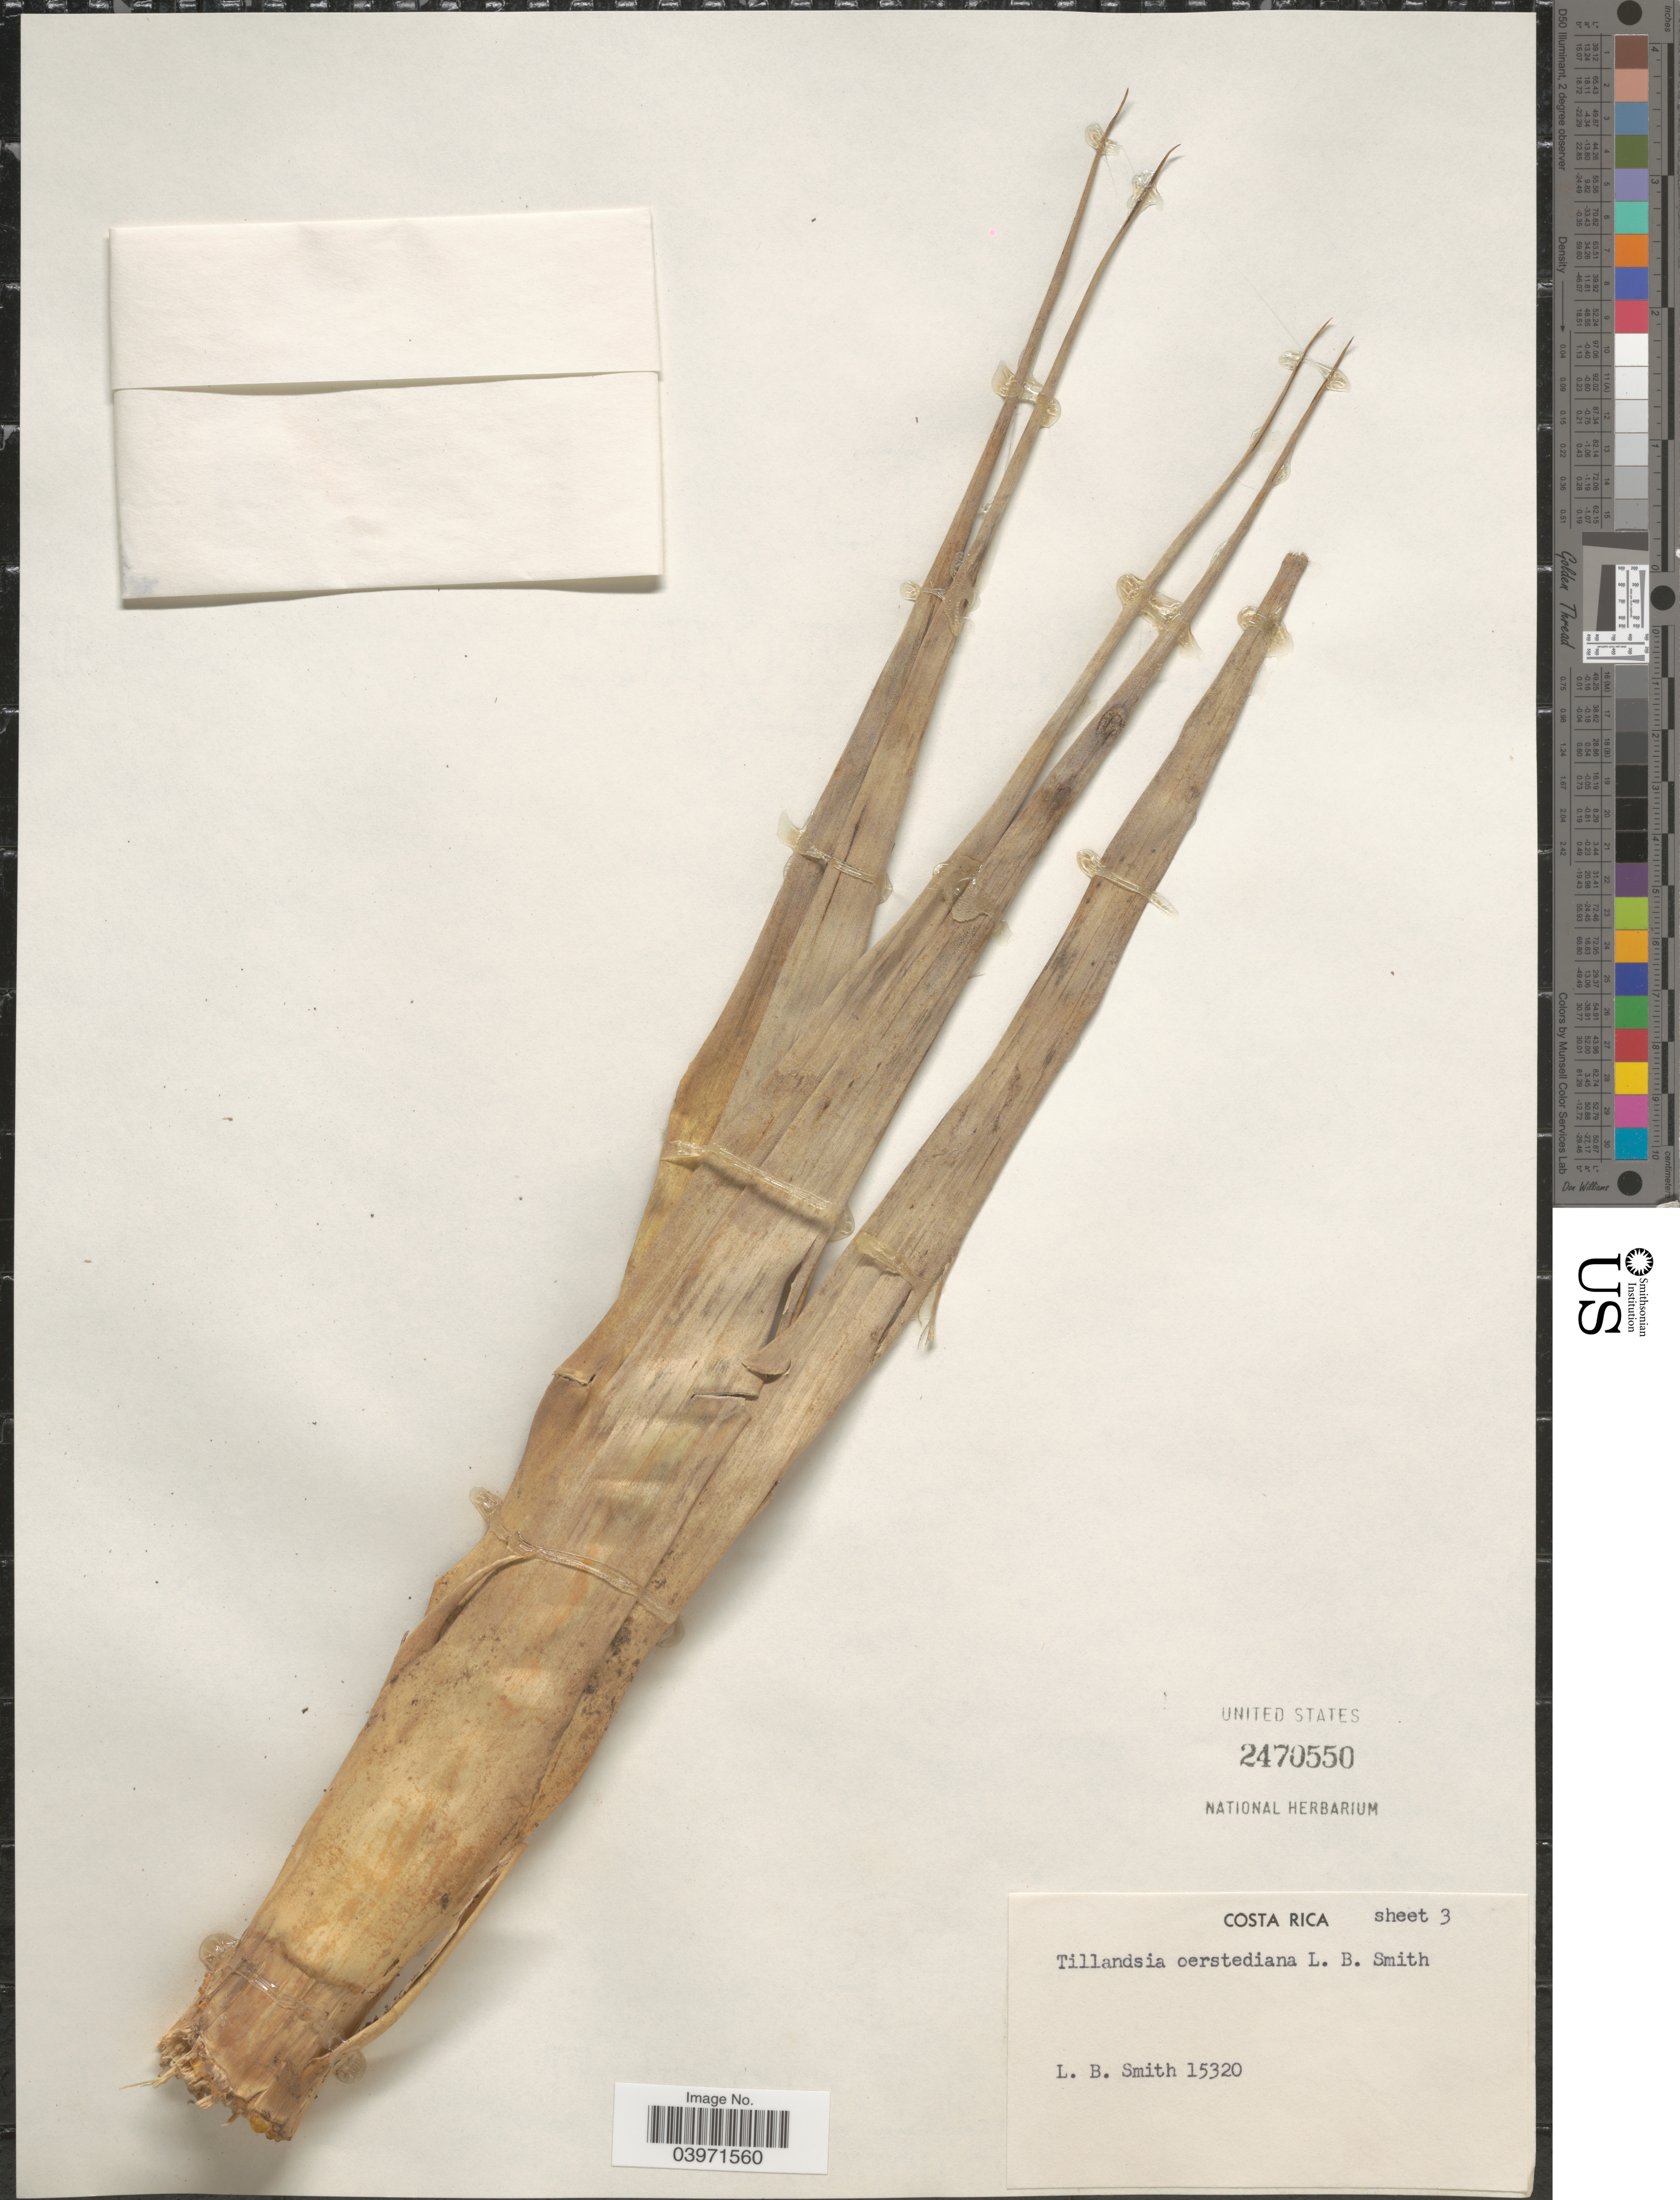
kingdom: Plantae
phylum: Tracheophyta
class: Liliopsida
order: Poales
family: Bromeliaceae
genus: Tillandsia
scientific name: Tillandsia oerstediana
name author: L.B. Sm.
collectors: L. Smith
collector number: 15320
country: Costa Rica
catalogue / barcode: US 2470550